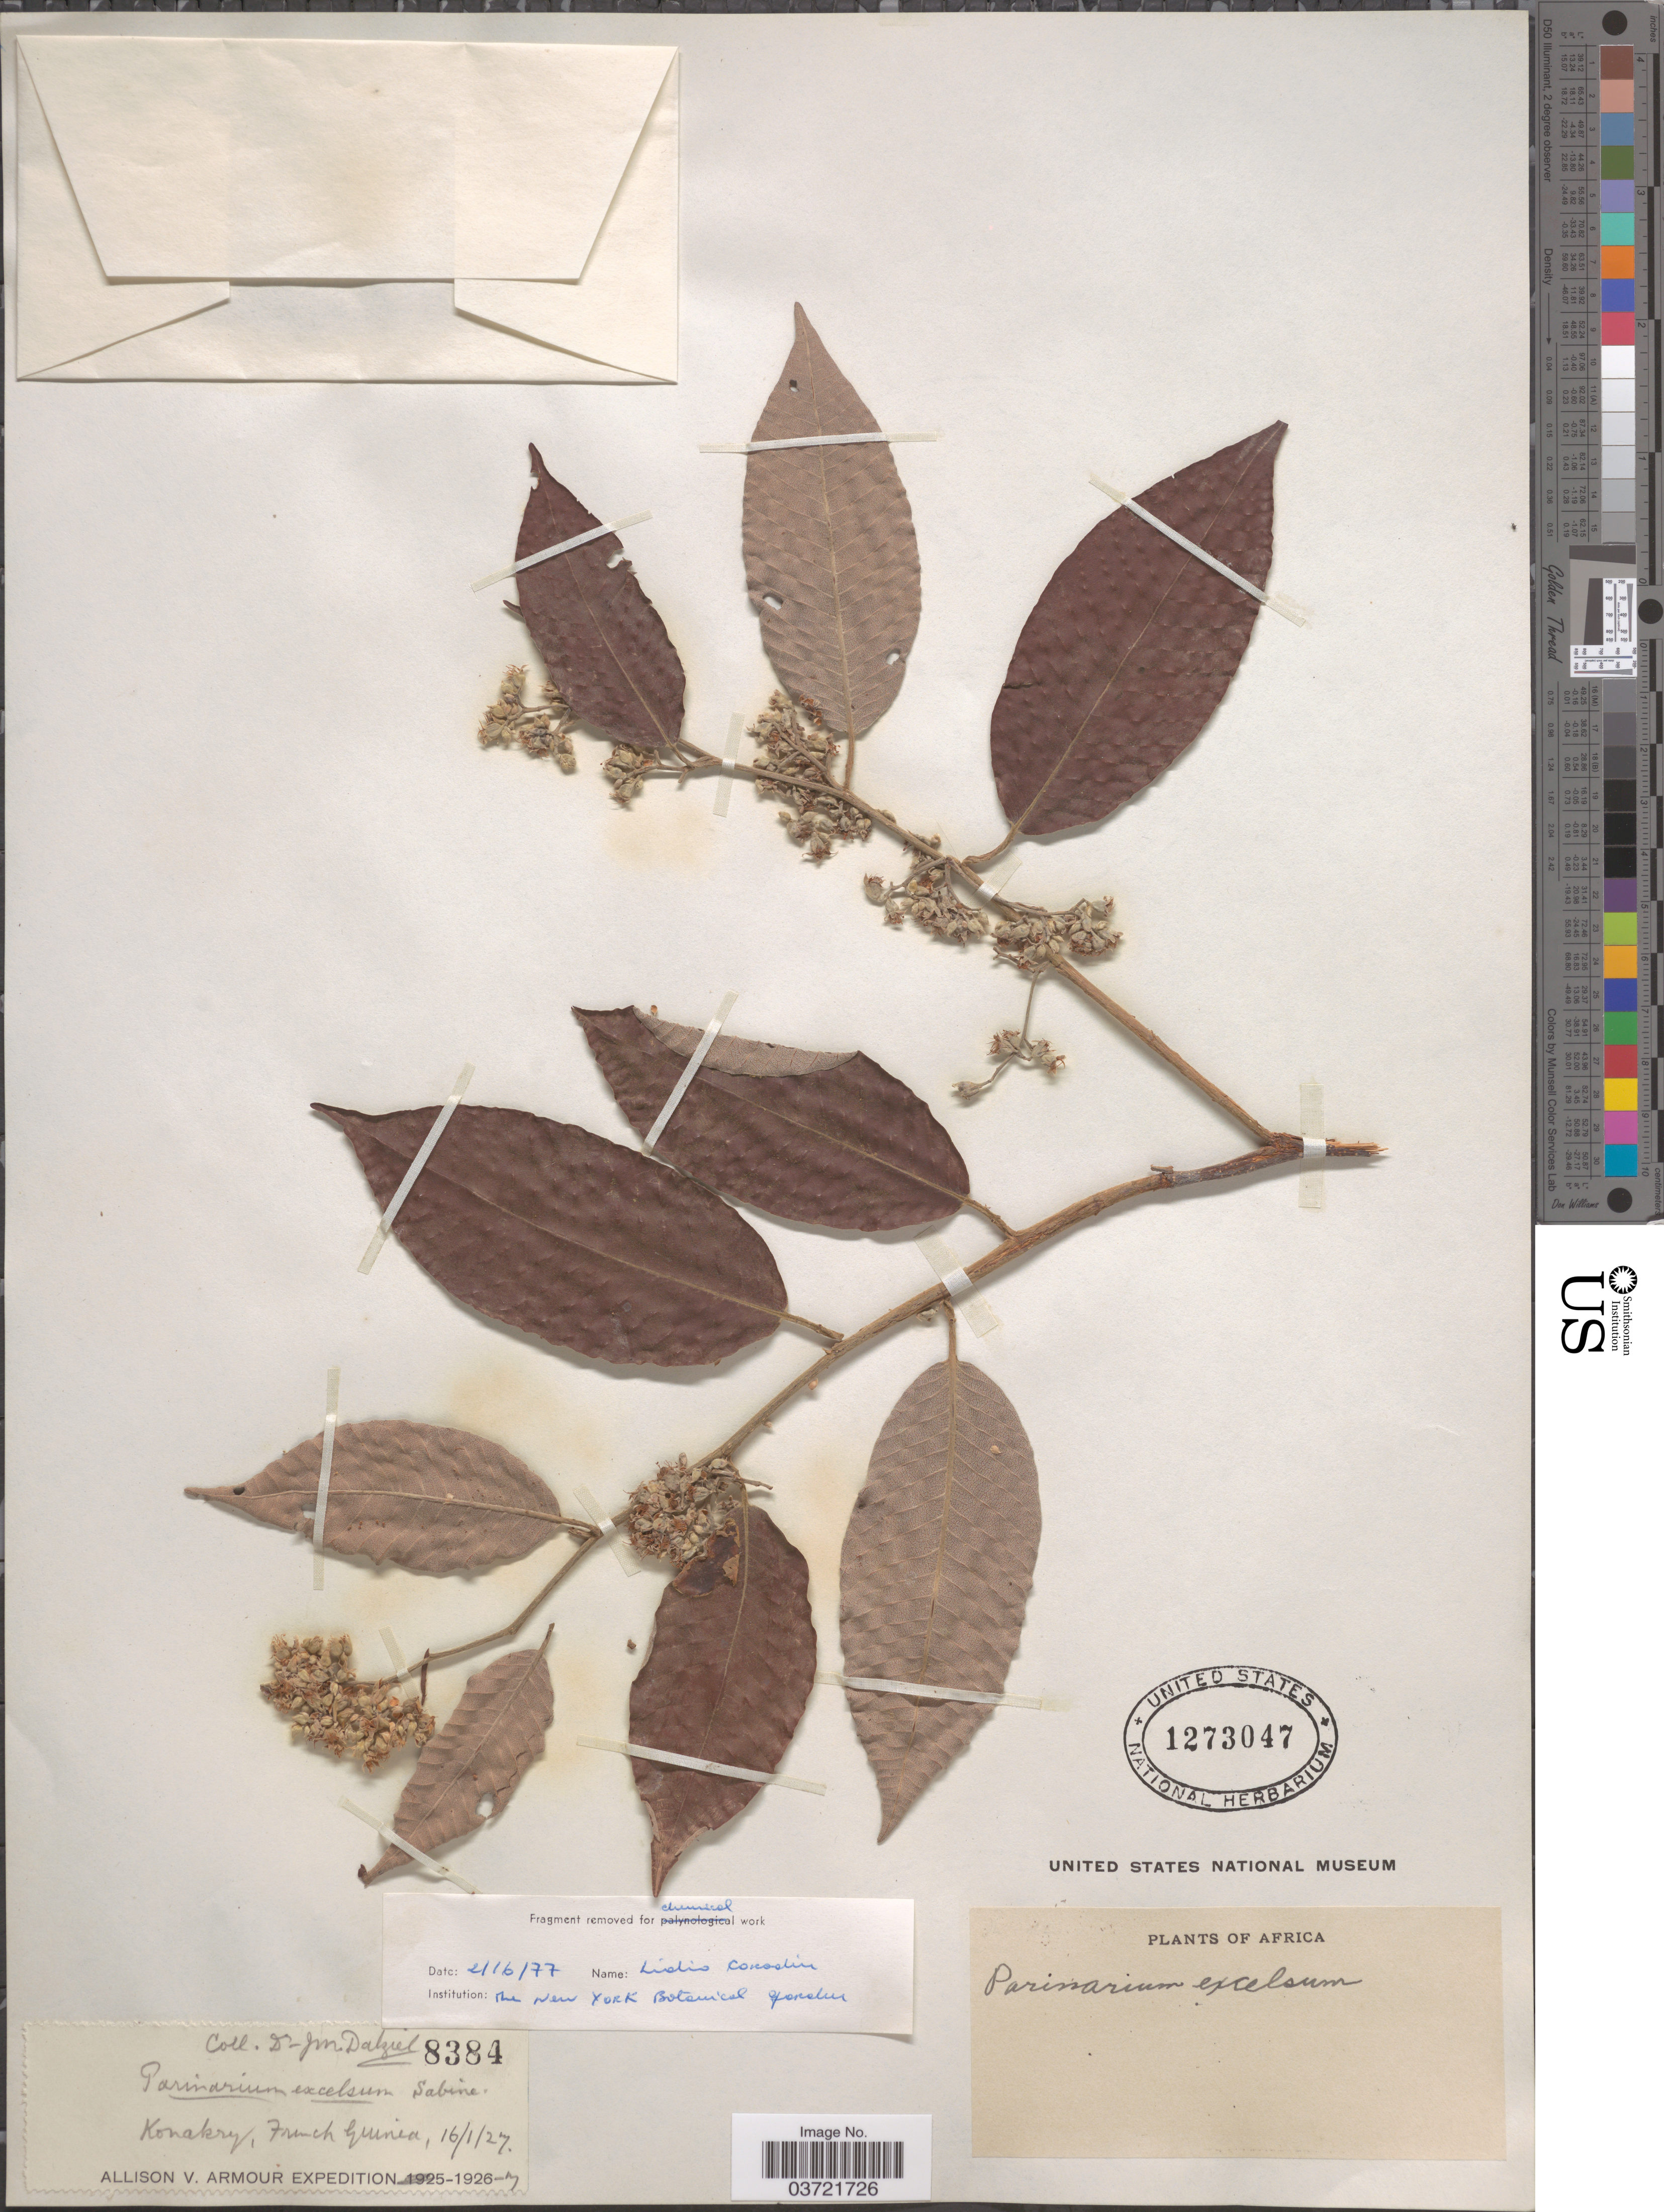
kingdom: Plantae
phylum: Tracheophyta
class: Magnoliopsida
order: Malpighiales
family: Chrysobalanaceae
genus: Parinari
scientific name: Parinari excelsa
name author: Sabine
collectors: J. Dalziel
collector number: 8384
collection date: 1927-01-16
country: Guinea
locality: Konakry, French Guinea. Africa.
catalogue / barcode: US 1273047